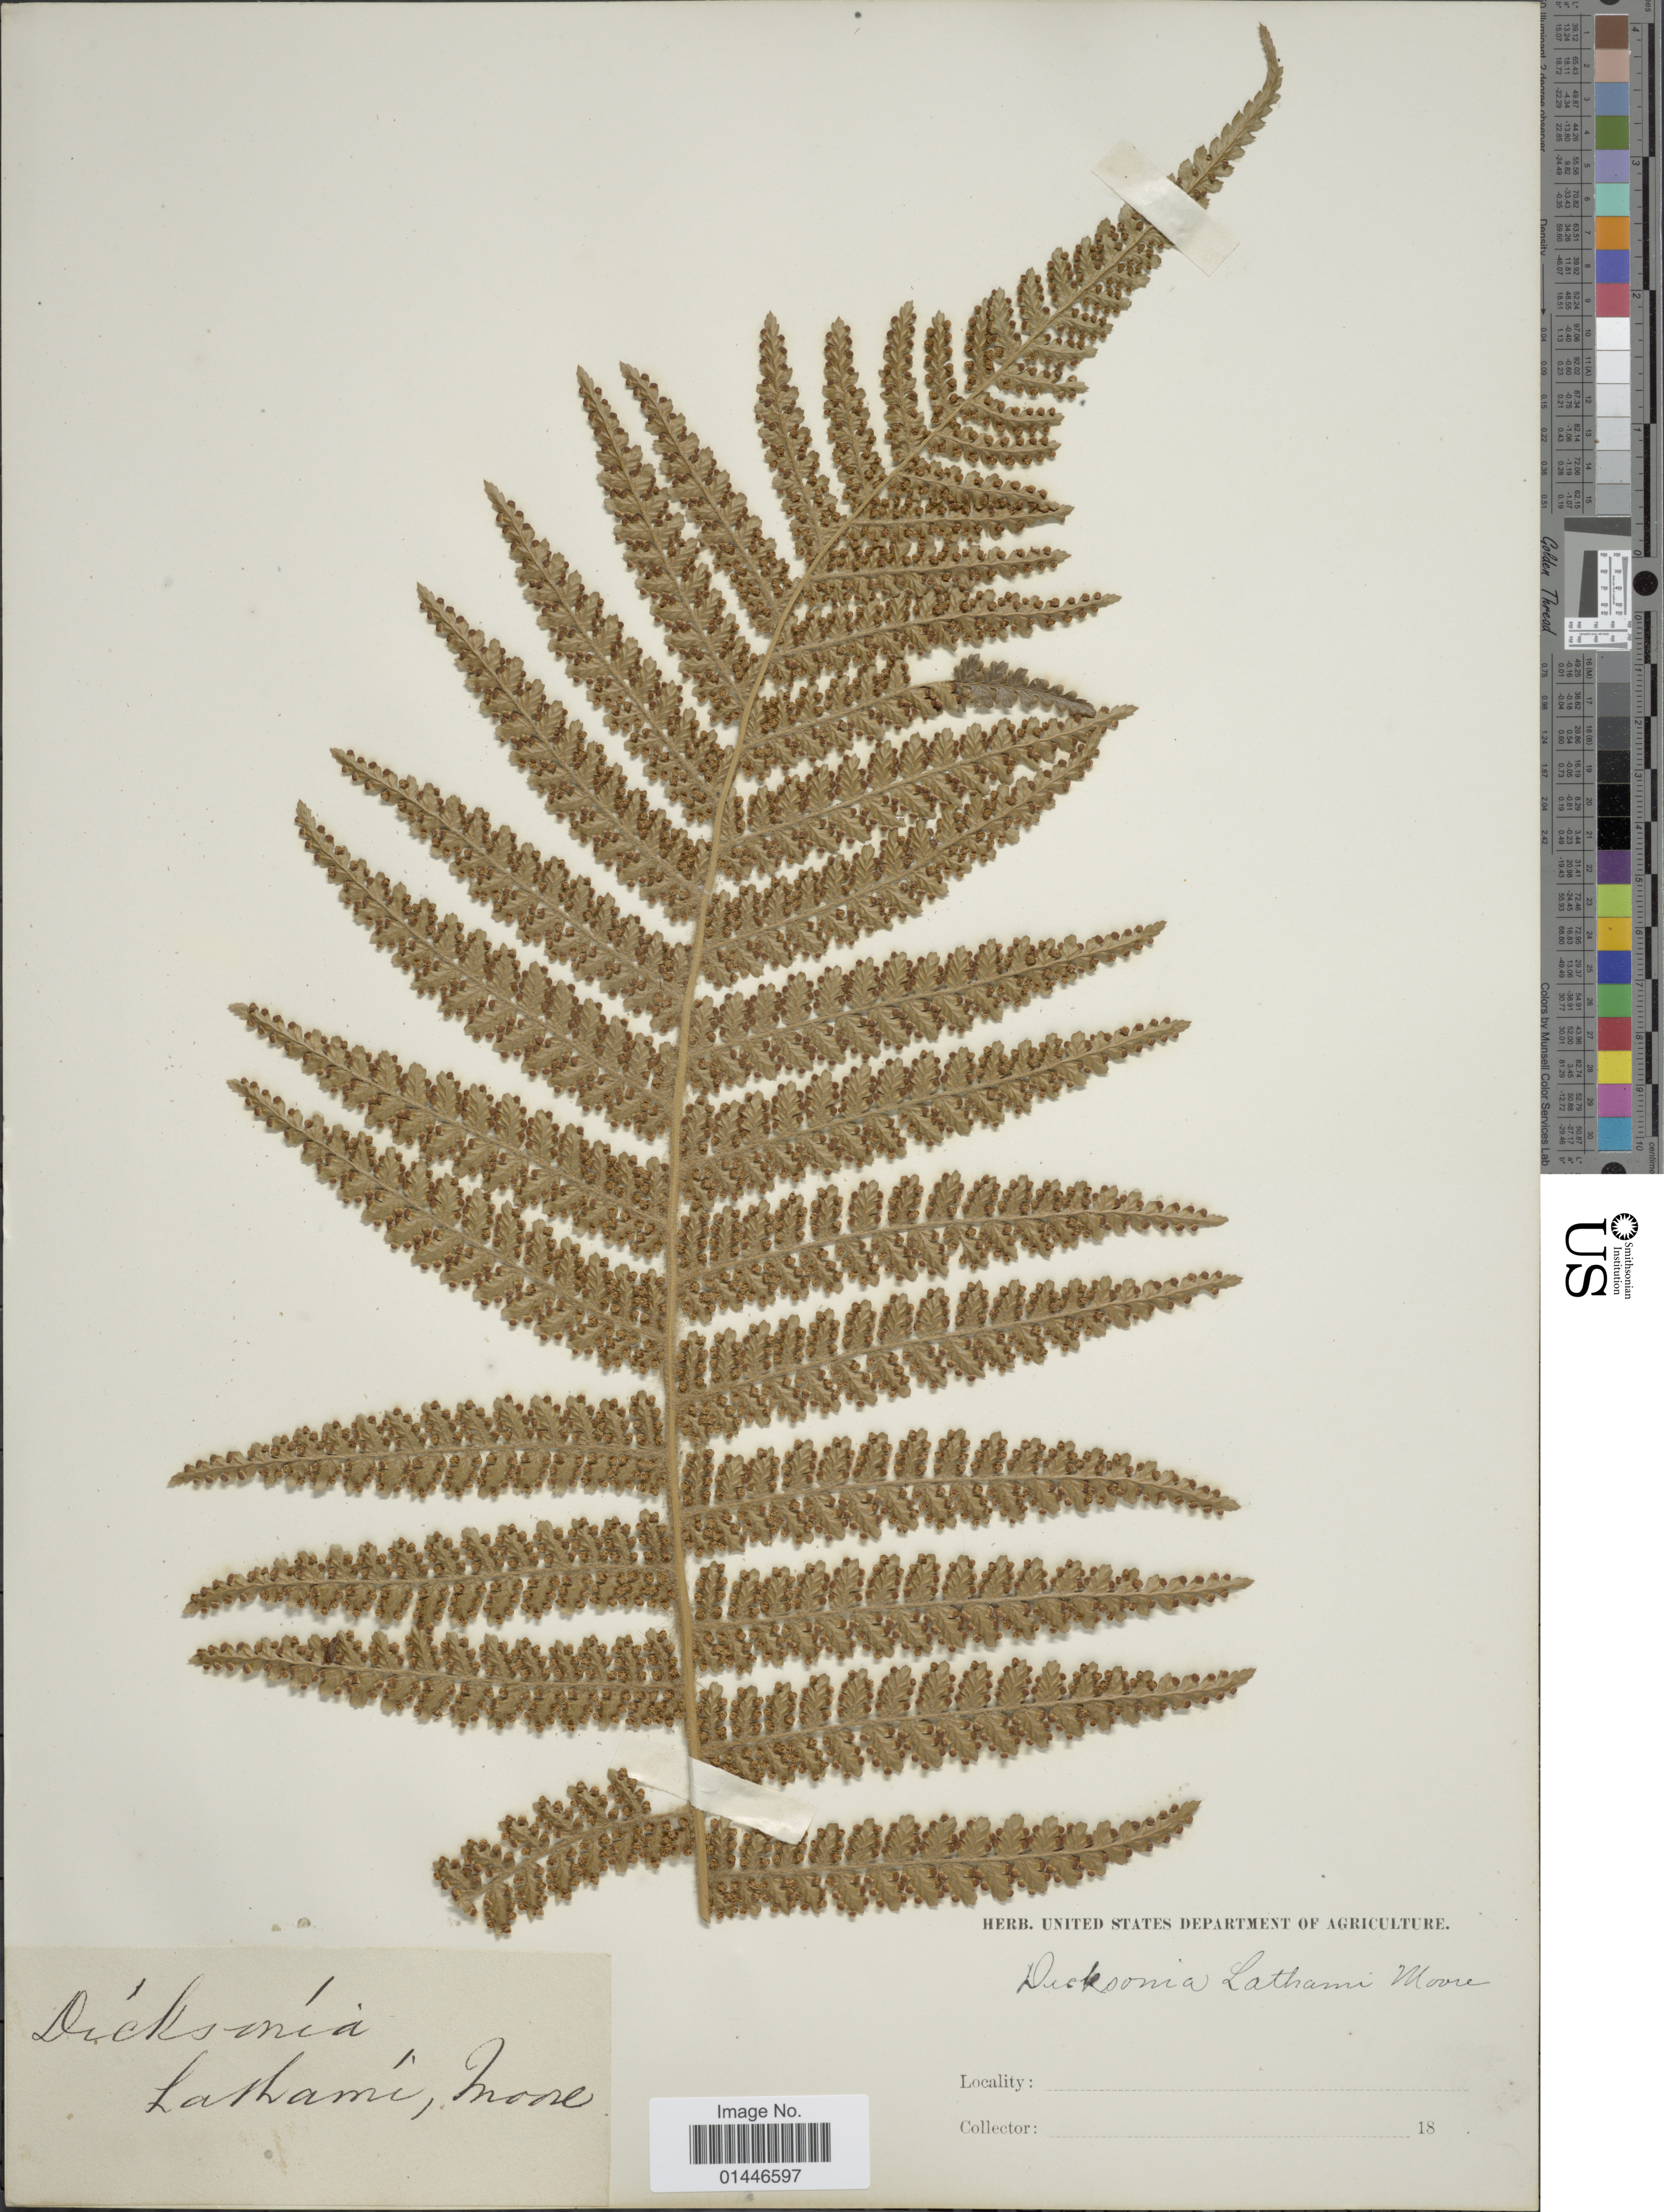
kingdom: Plantae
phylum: Tracheophyta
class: Polypodiopsida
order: Cyatheales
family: Dicksoniaceae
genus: Dicksonia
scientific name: Dicksonia arborescens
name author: L'Hér.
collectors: ex herb. U. S. Department of Agriculture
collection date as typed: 18